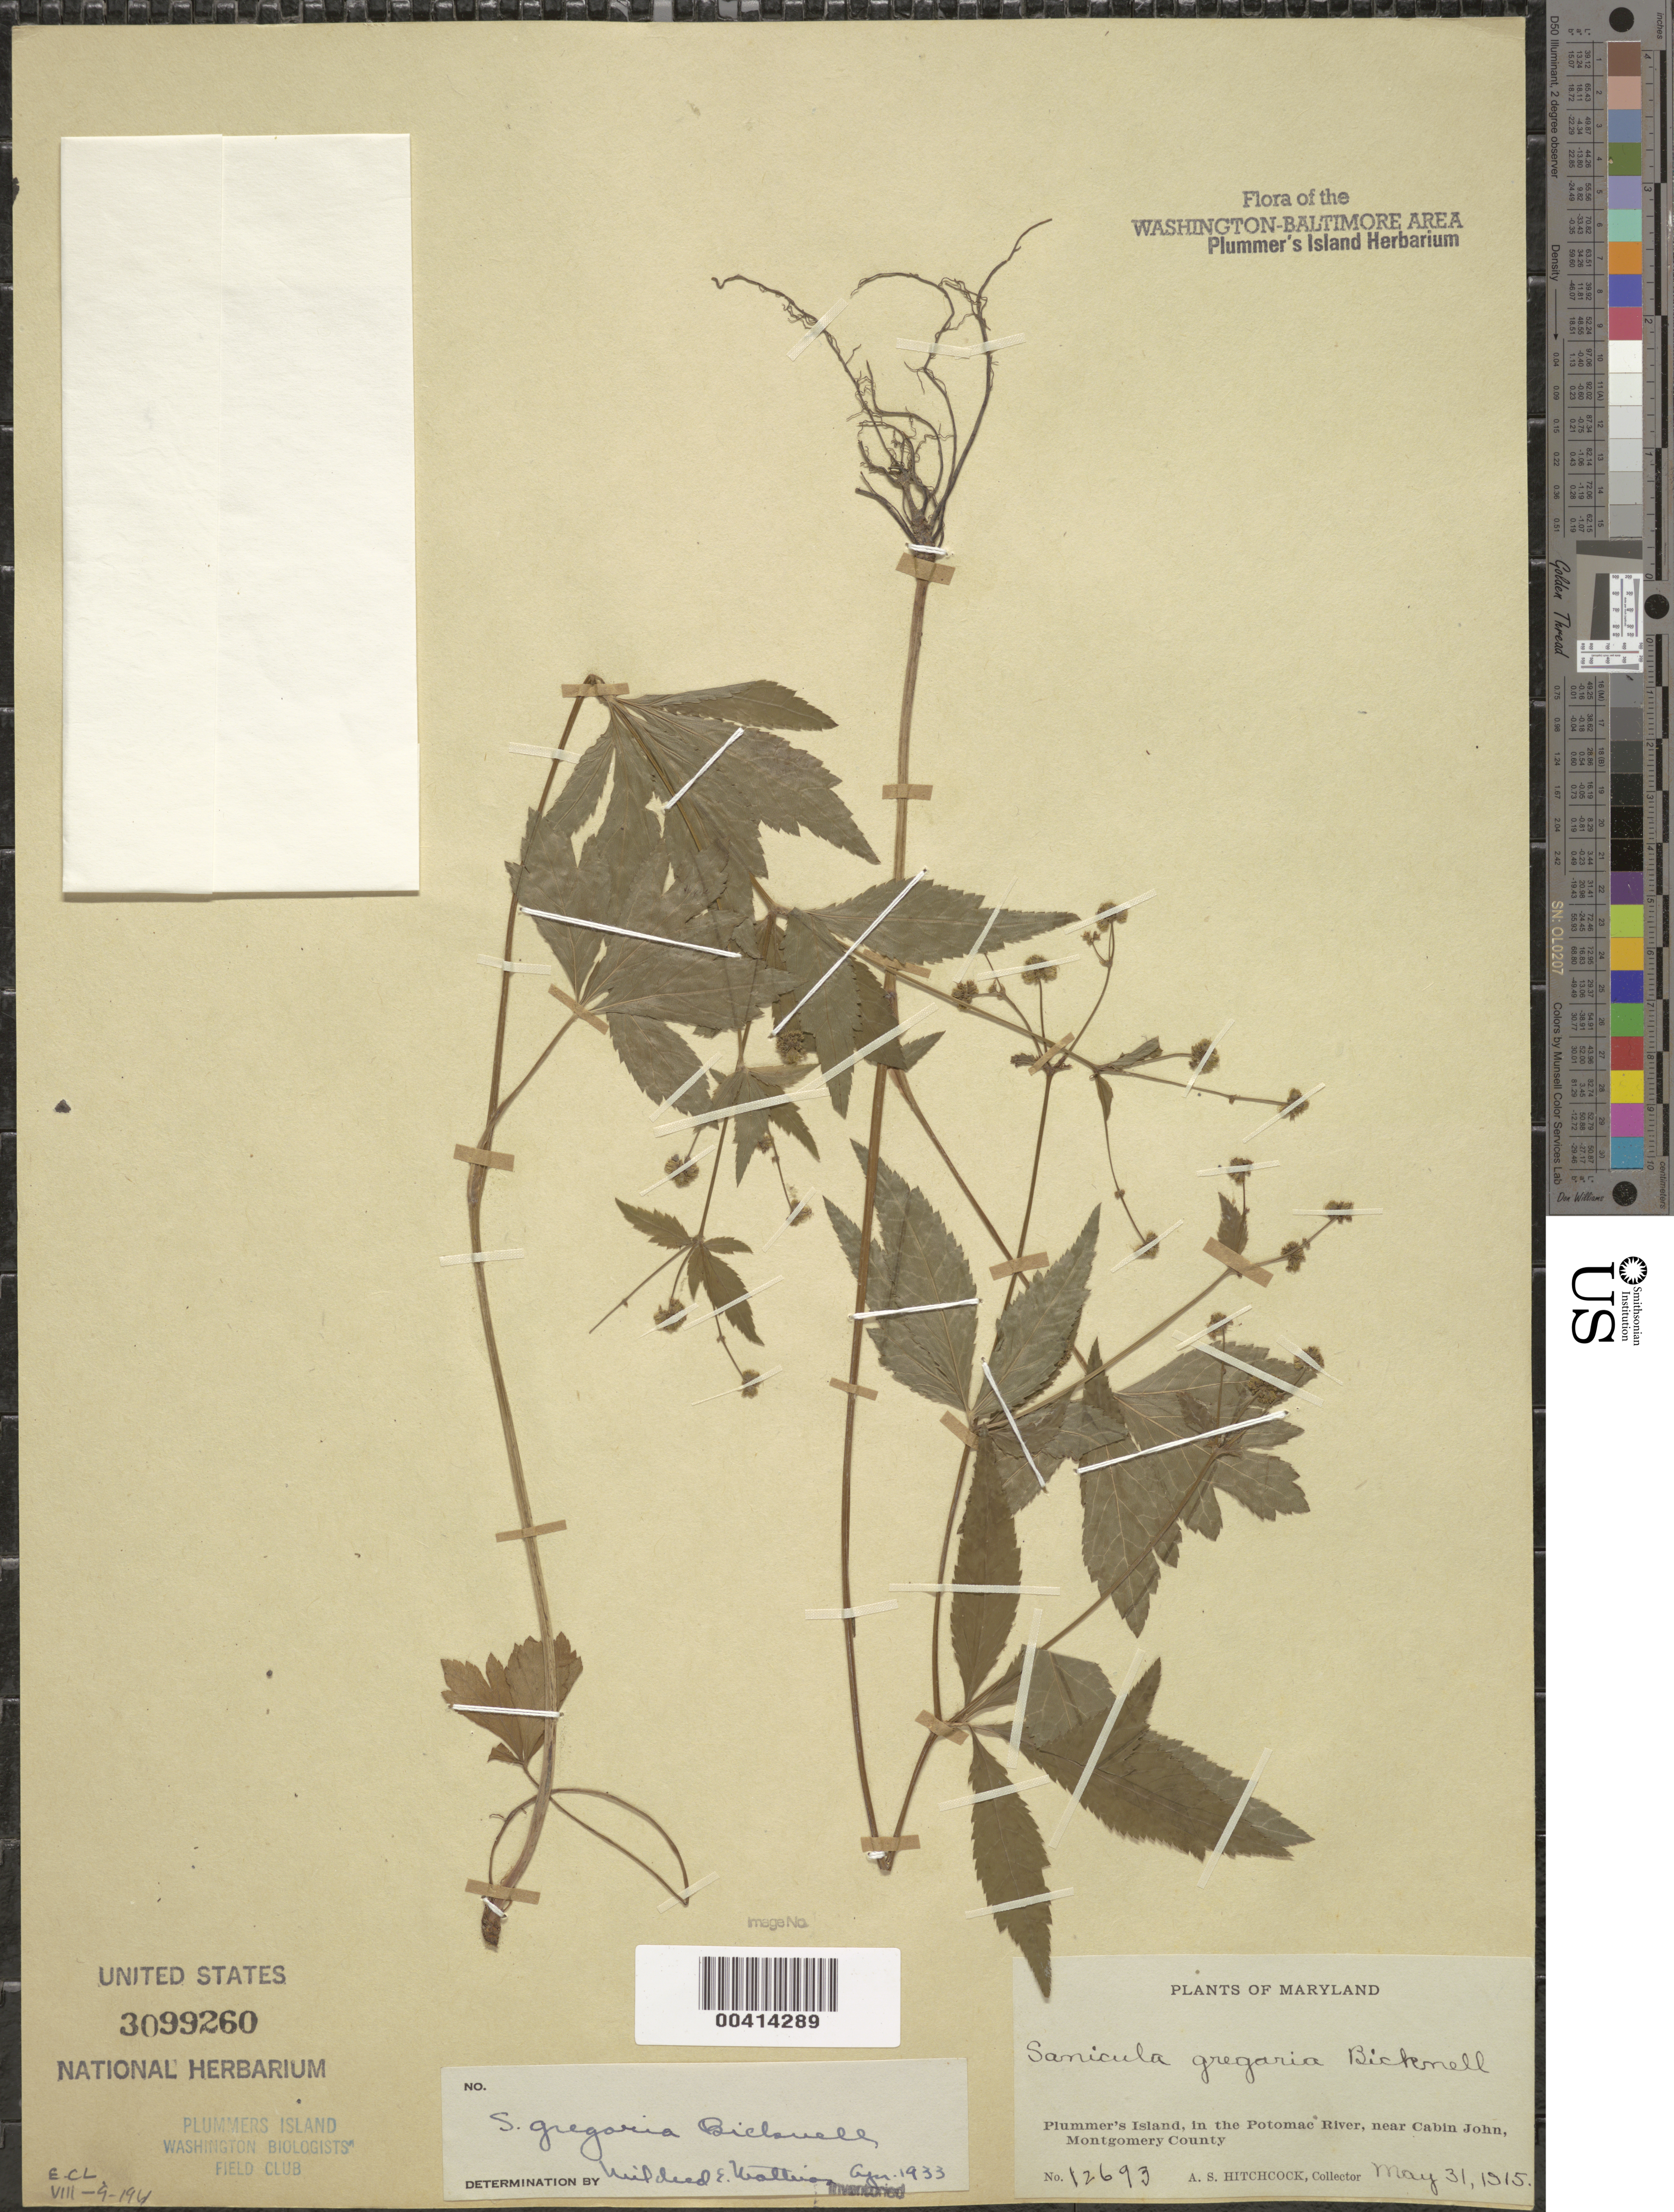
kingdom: Plantae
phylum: Tracheophyta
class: Magnoliopsida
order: Apiales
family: Apiaceae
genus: Sanicula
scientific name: Sanicula odorata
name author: (Raf.) Pryer & Phillippe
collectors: A. S. Hitchcock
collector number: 12693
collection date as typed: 31 May 1915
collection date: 1915-05-31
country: United States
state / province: Maryland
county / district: Montgomery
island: Plummers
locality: Plummer's Island C. & O. Canal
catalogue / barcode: US 3099260